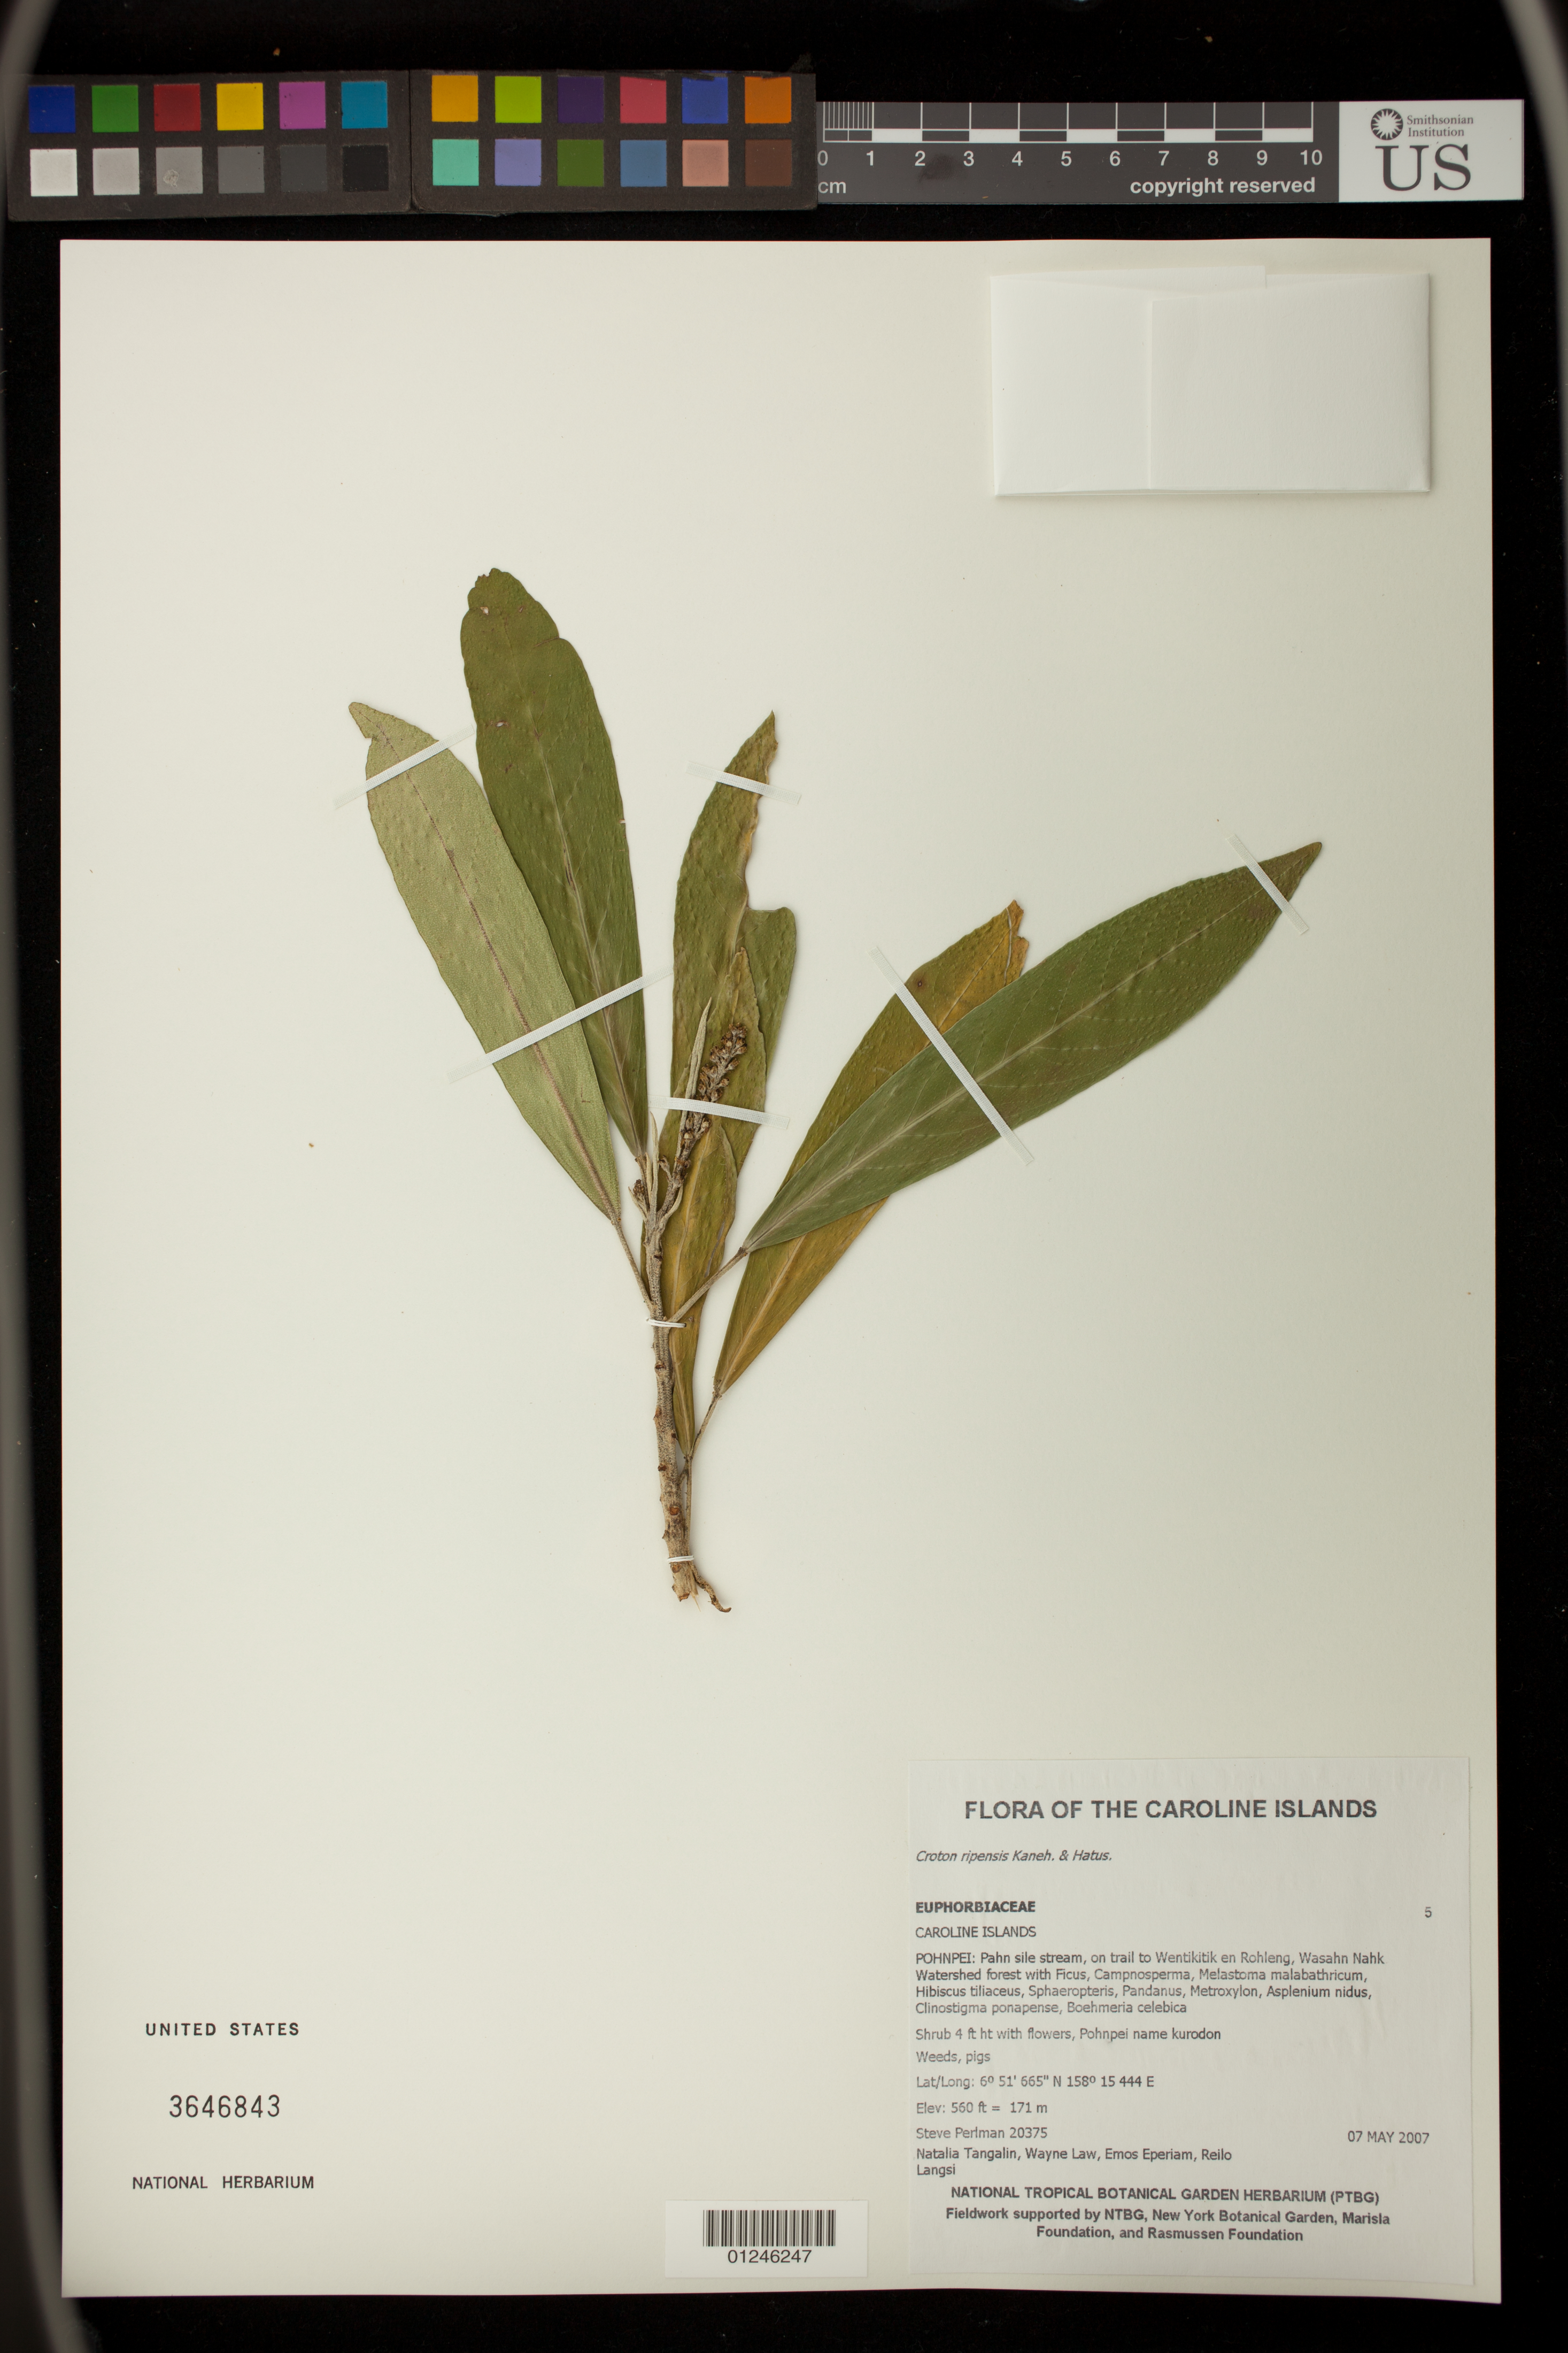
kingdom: Plantae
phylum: Tracheophyta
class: Magnoliopsida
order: Malpighiales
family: Euphorbiaceae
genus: Croton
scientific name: Croton ripensis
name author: Kaneh. & Hatus.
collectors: S. P. Perlman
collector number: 20375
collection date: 2007-05-07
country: Micronesia, Federated States of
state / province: Pohnpei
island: Pohnpei [Ponape]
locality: Pahn sile stream, on trail to Wentikitik en Rohleng,Wasahn Nahk Watershed forest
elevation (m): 171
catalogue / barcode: US 3646843